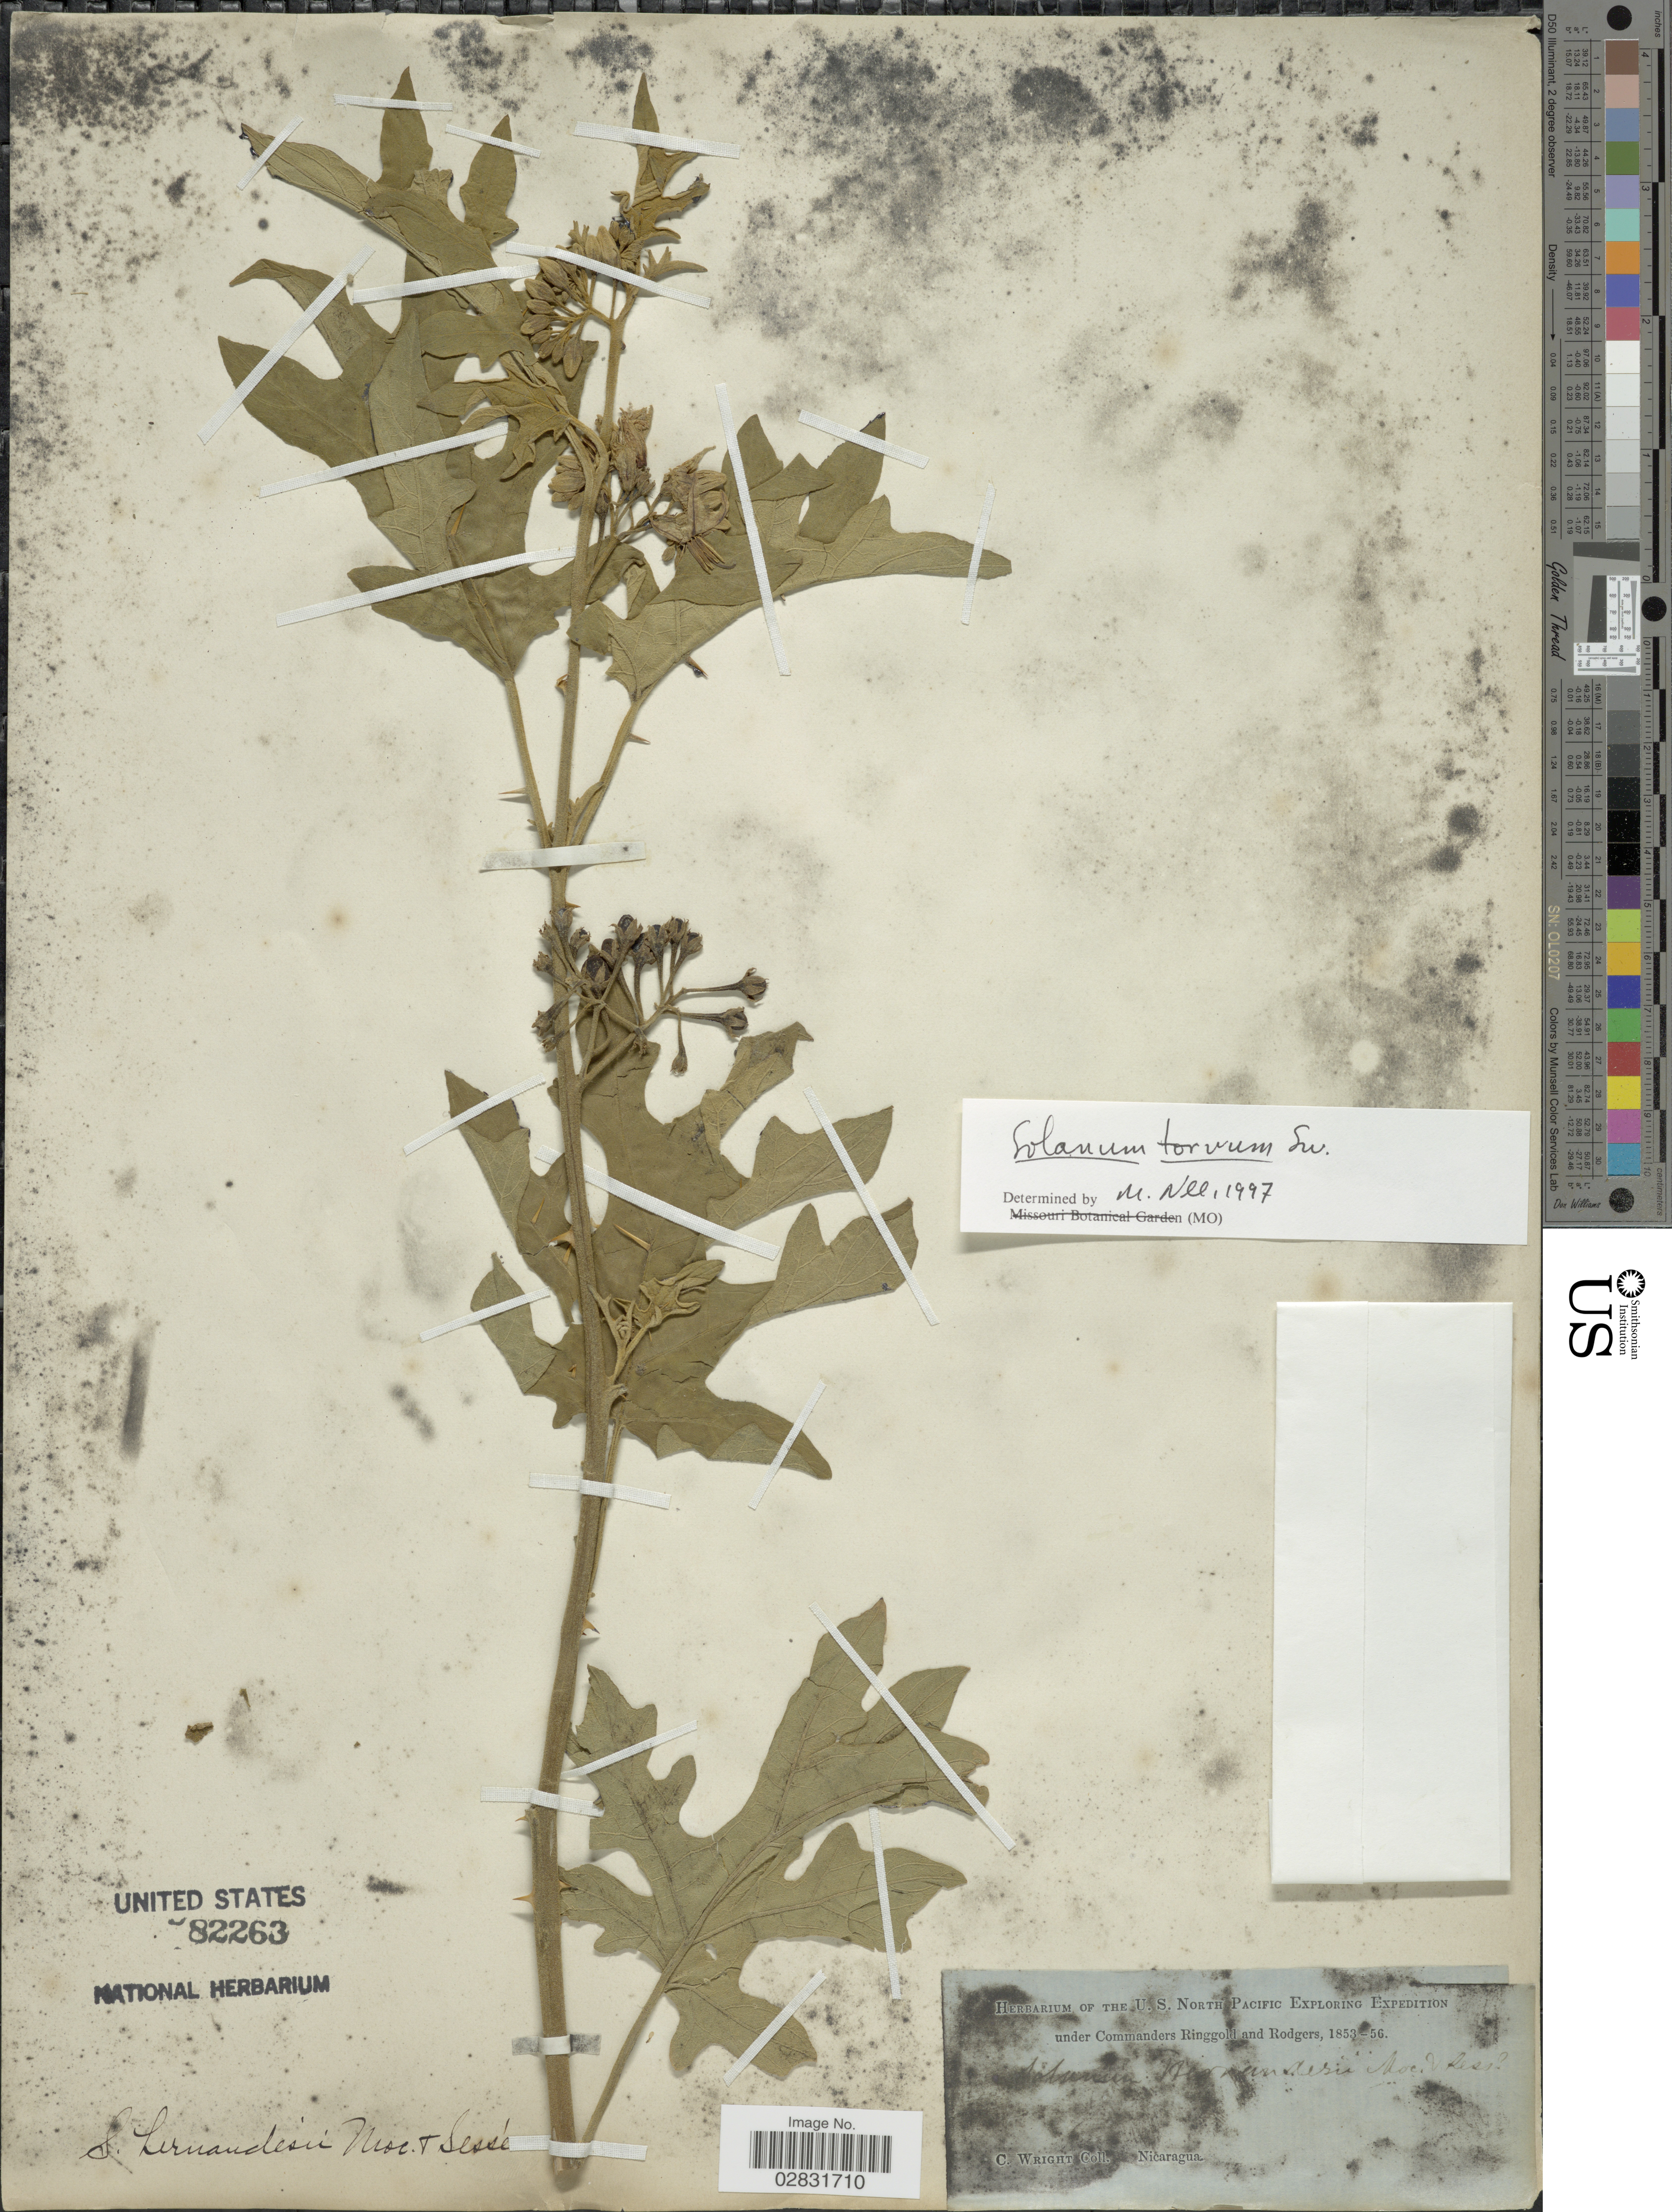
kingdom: Plantae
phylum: Tracheophyta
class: Magnoliopsida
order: Solanales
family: Solanaceae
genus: Solanum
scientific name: Solanum torvum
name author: Sw.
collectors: C. Wright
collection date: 1853/1856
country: Nicaragua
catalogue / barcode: US 82263